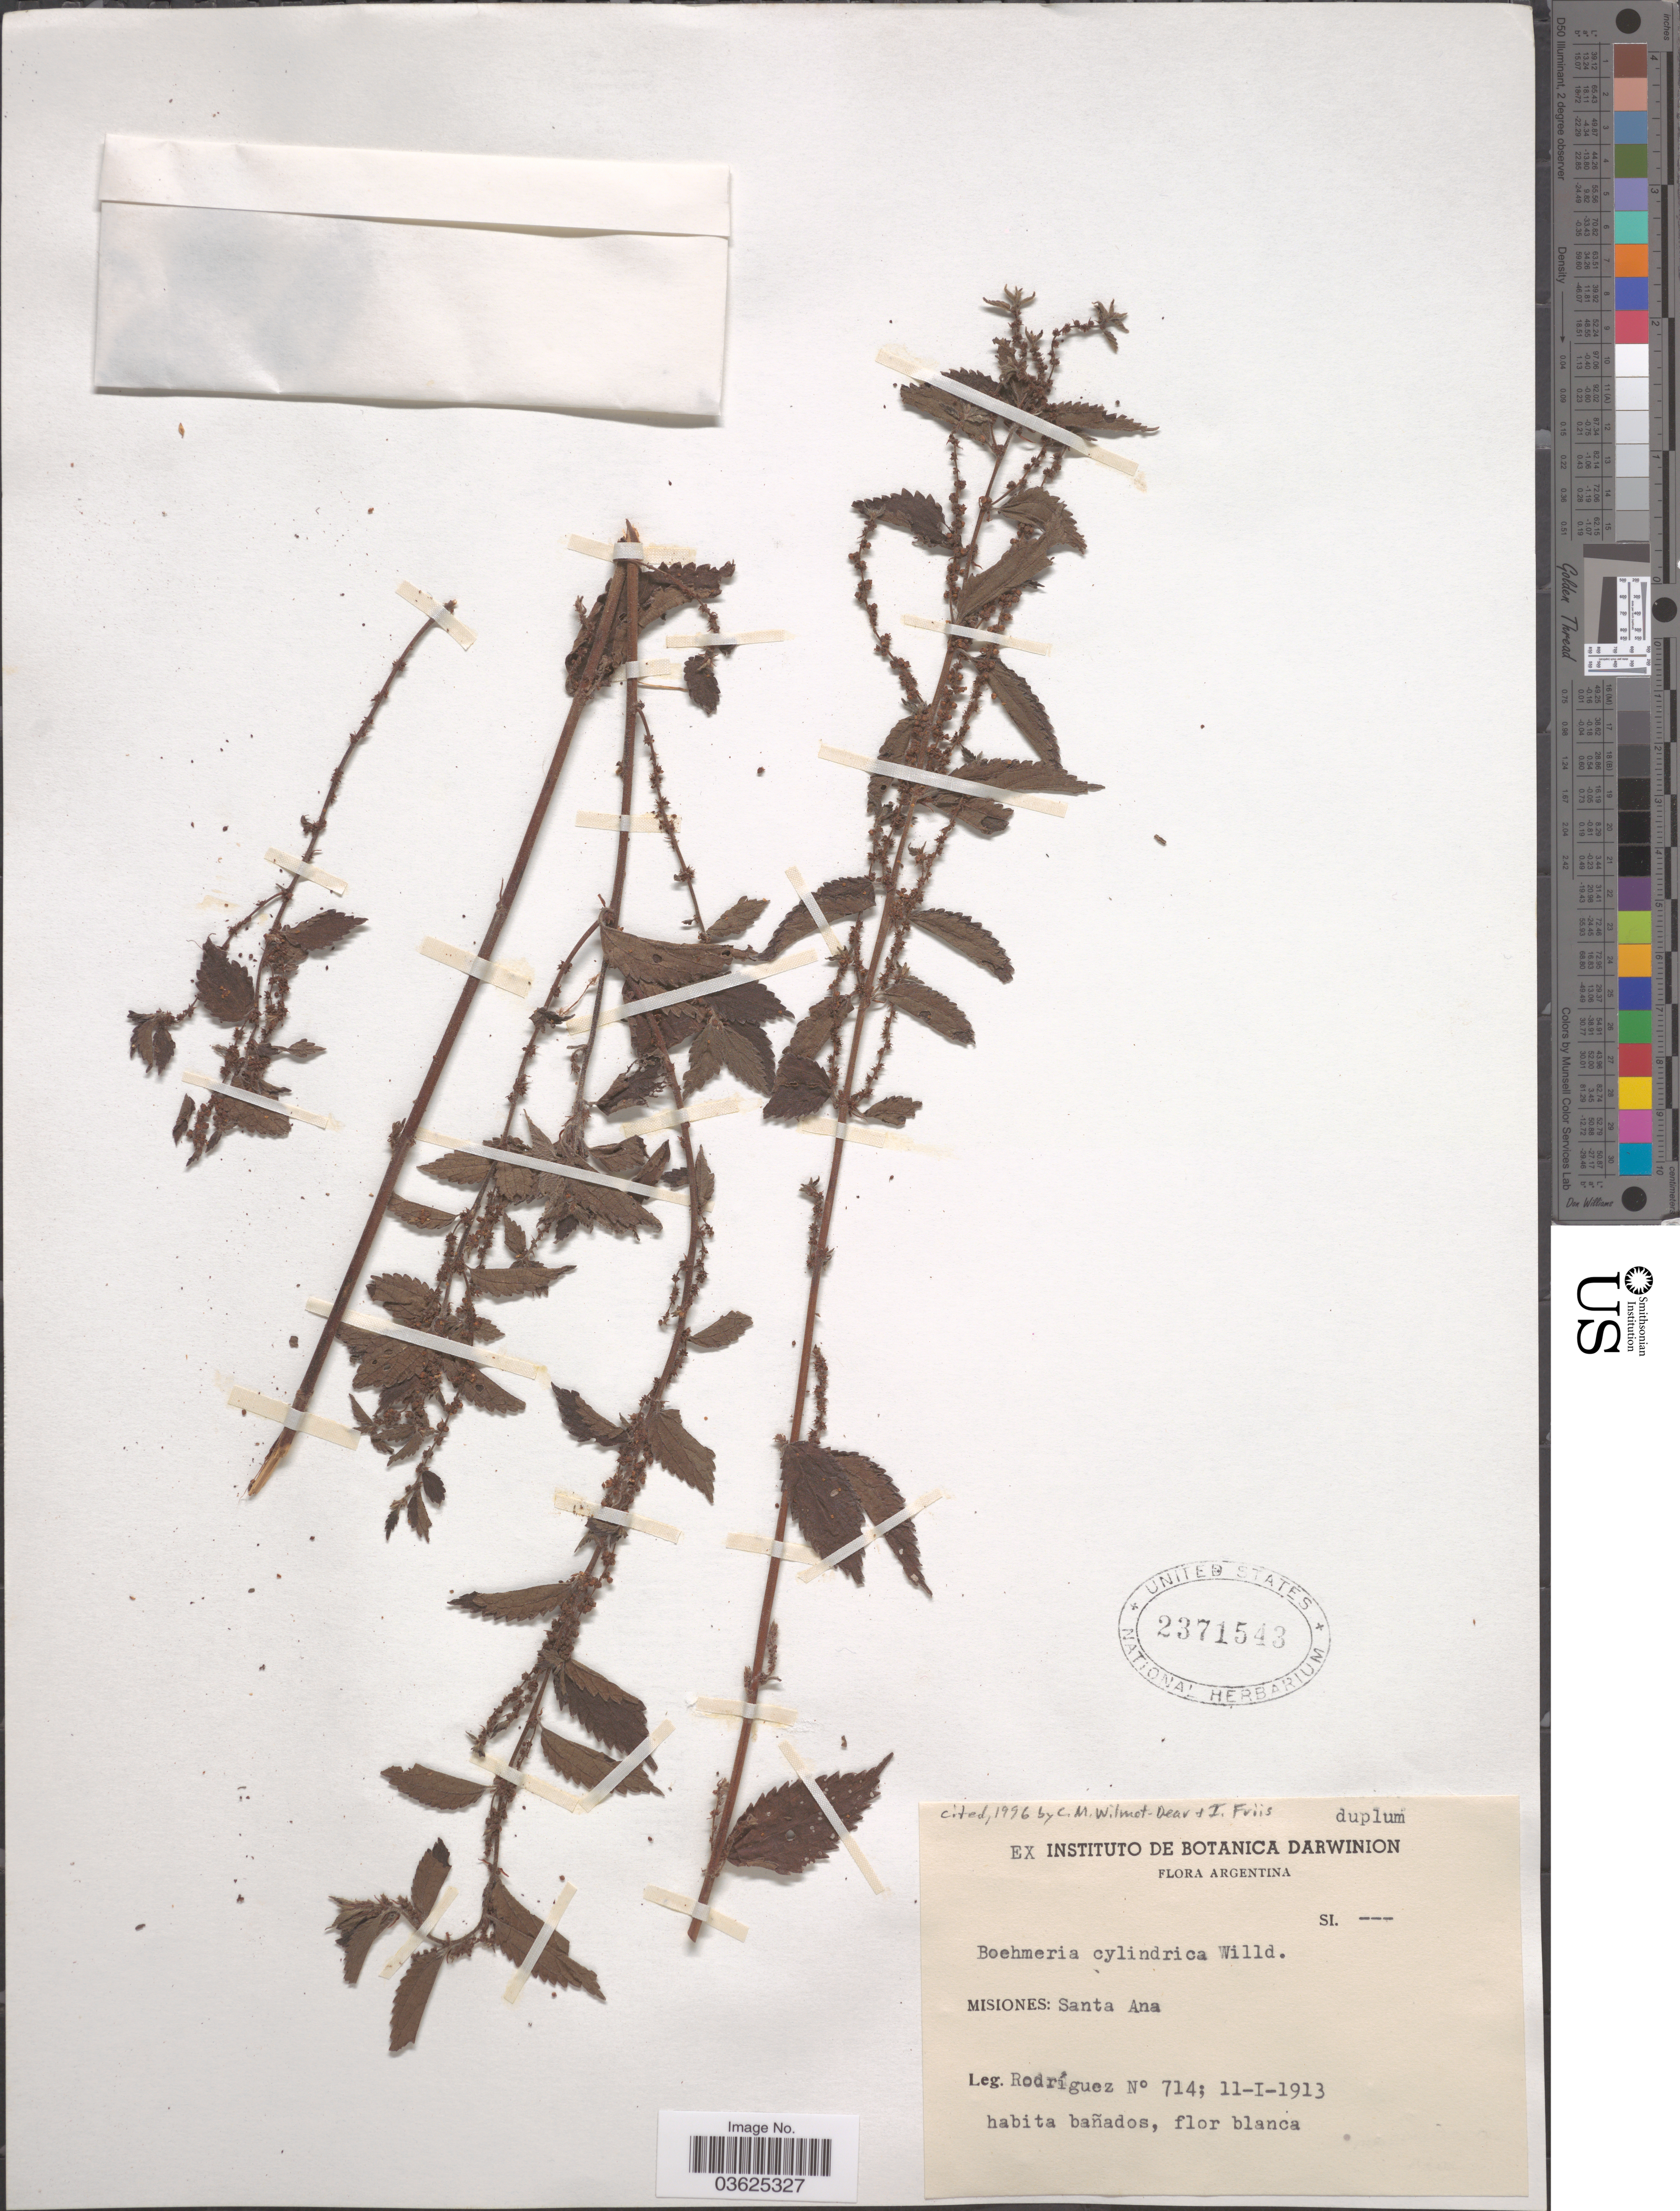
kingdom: Plantae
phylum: Tracheophyta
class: Magnoliopsida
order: Rosales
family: Urticaceae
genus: Boehmeria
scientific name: Boehmeria cylindrica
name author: (L.) Sw.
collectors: Rodriguez, --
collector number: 714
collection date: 1913-01-11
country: Argentina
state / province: Misiones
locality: Santa Ana.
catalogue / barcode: US 2371543